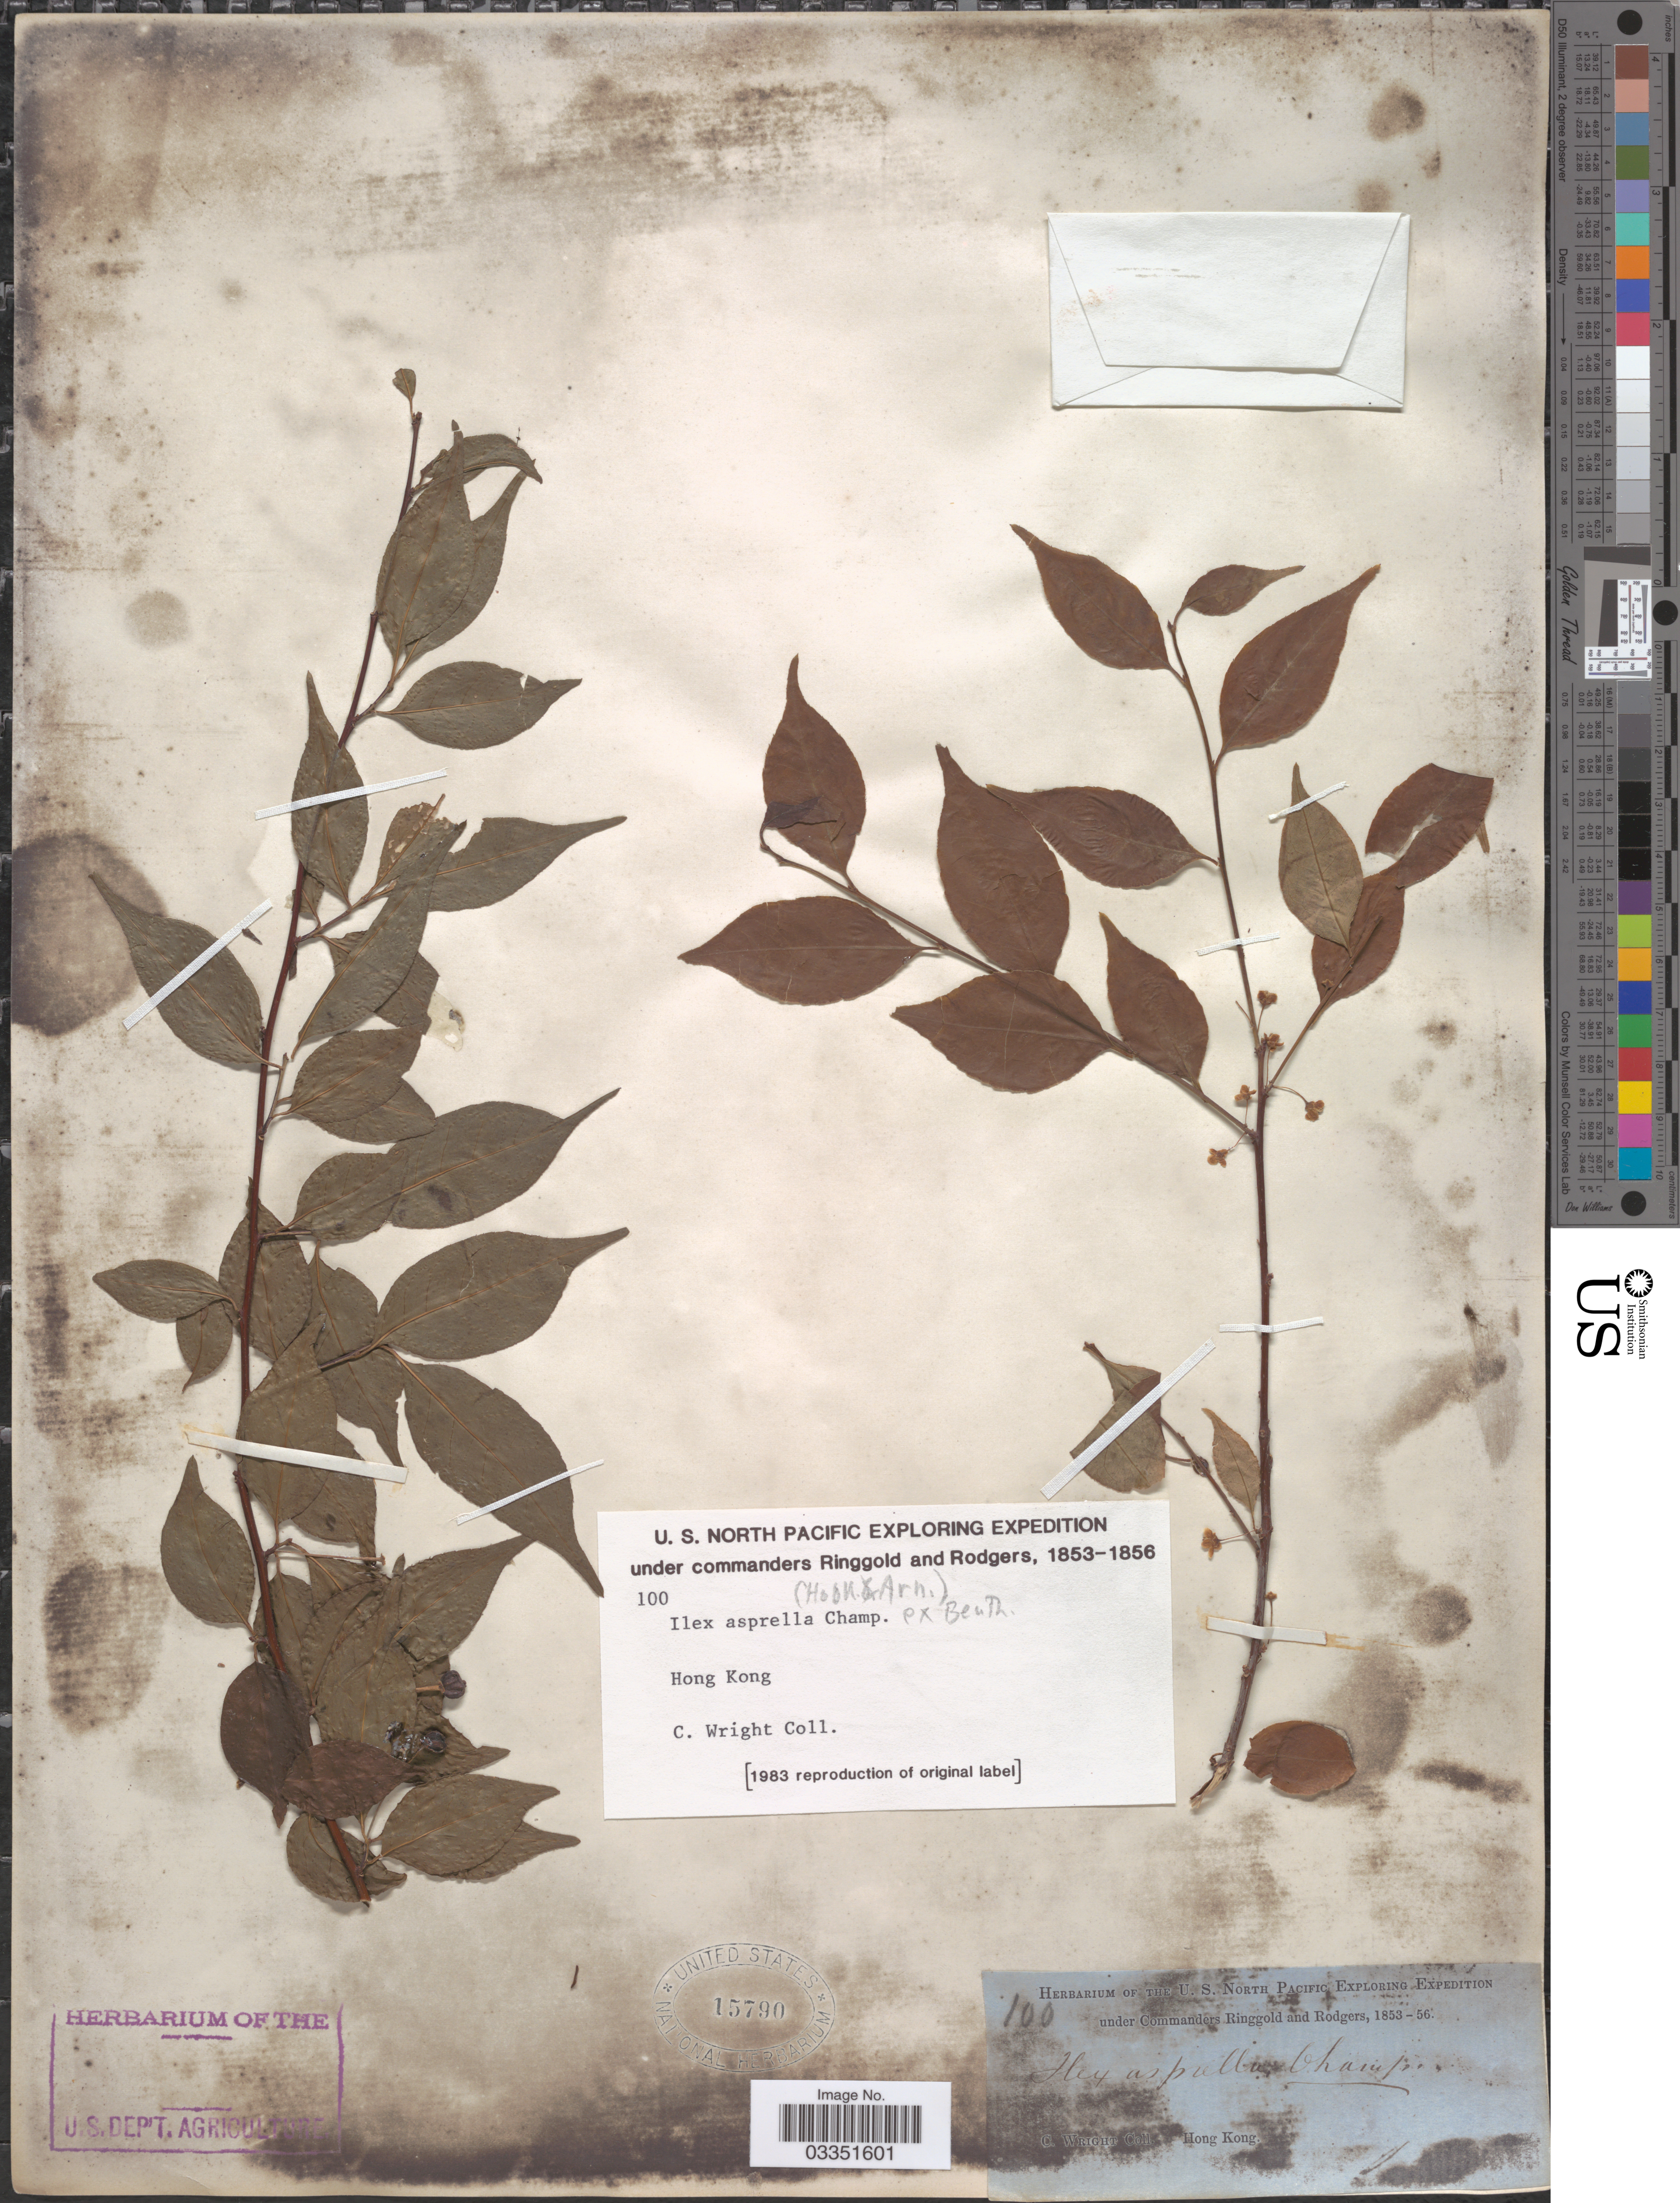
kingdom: Plantae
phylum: Tracheophyta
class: Magnoliopsida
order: Aquifoliales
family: Aquifoliaceae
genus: Ilex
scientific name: Ilex asperula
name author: Mart.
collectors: C. Wright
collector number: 100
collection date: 1853/1856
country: China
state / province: Hong Kong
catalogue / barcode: US 15790